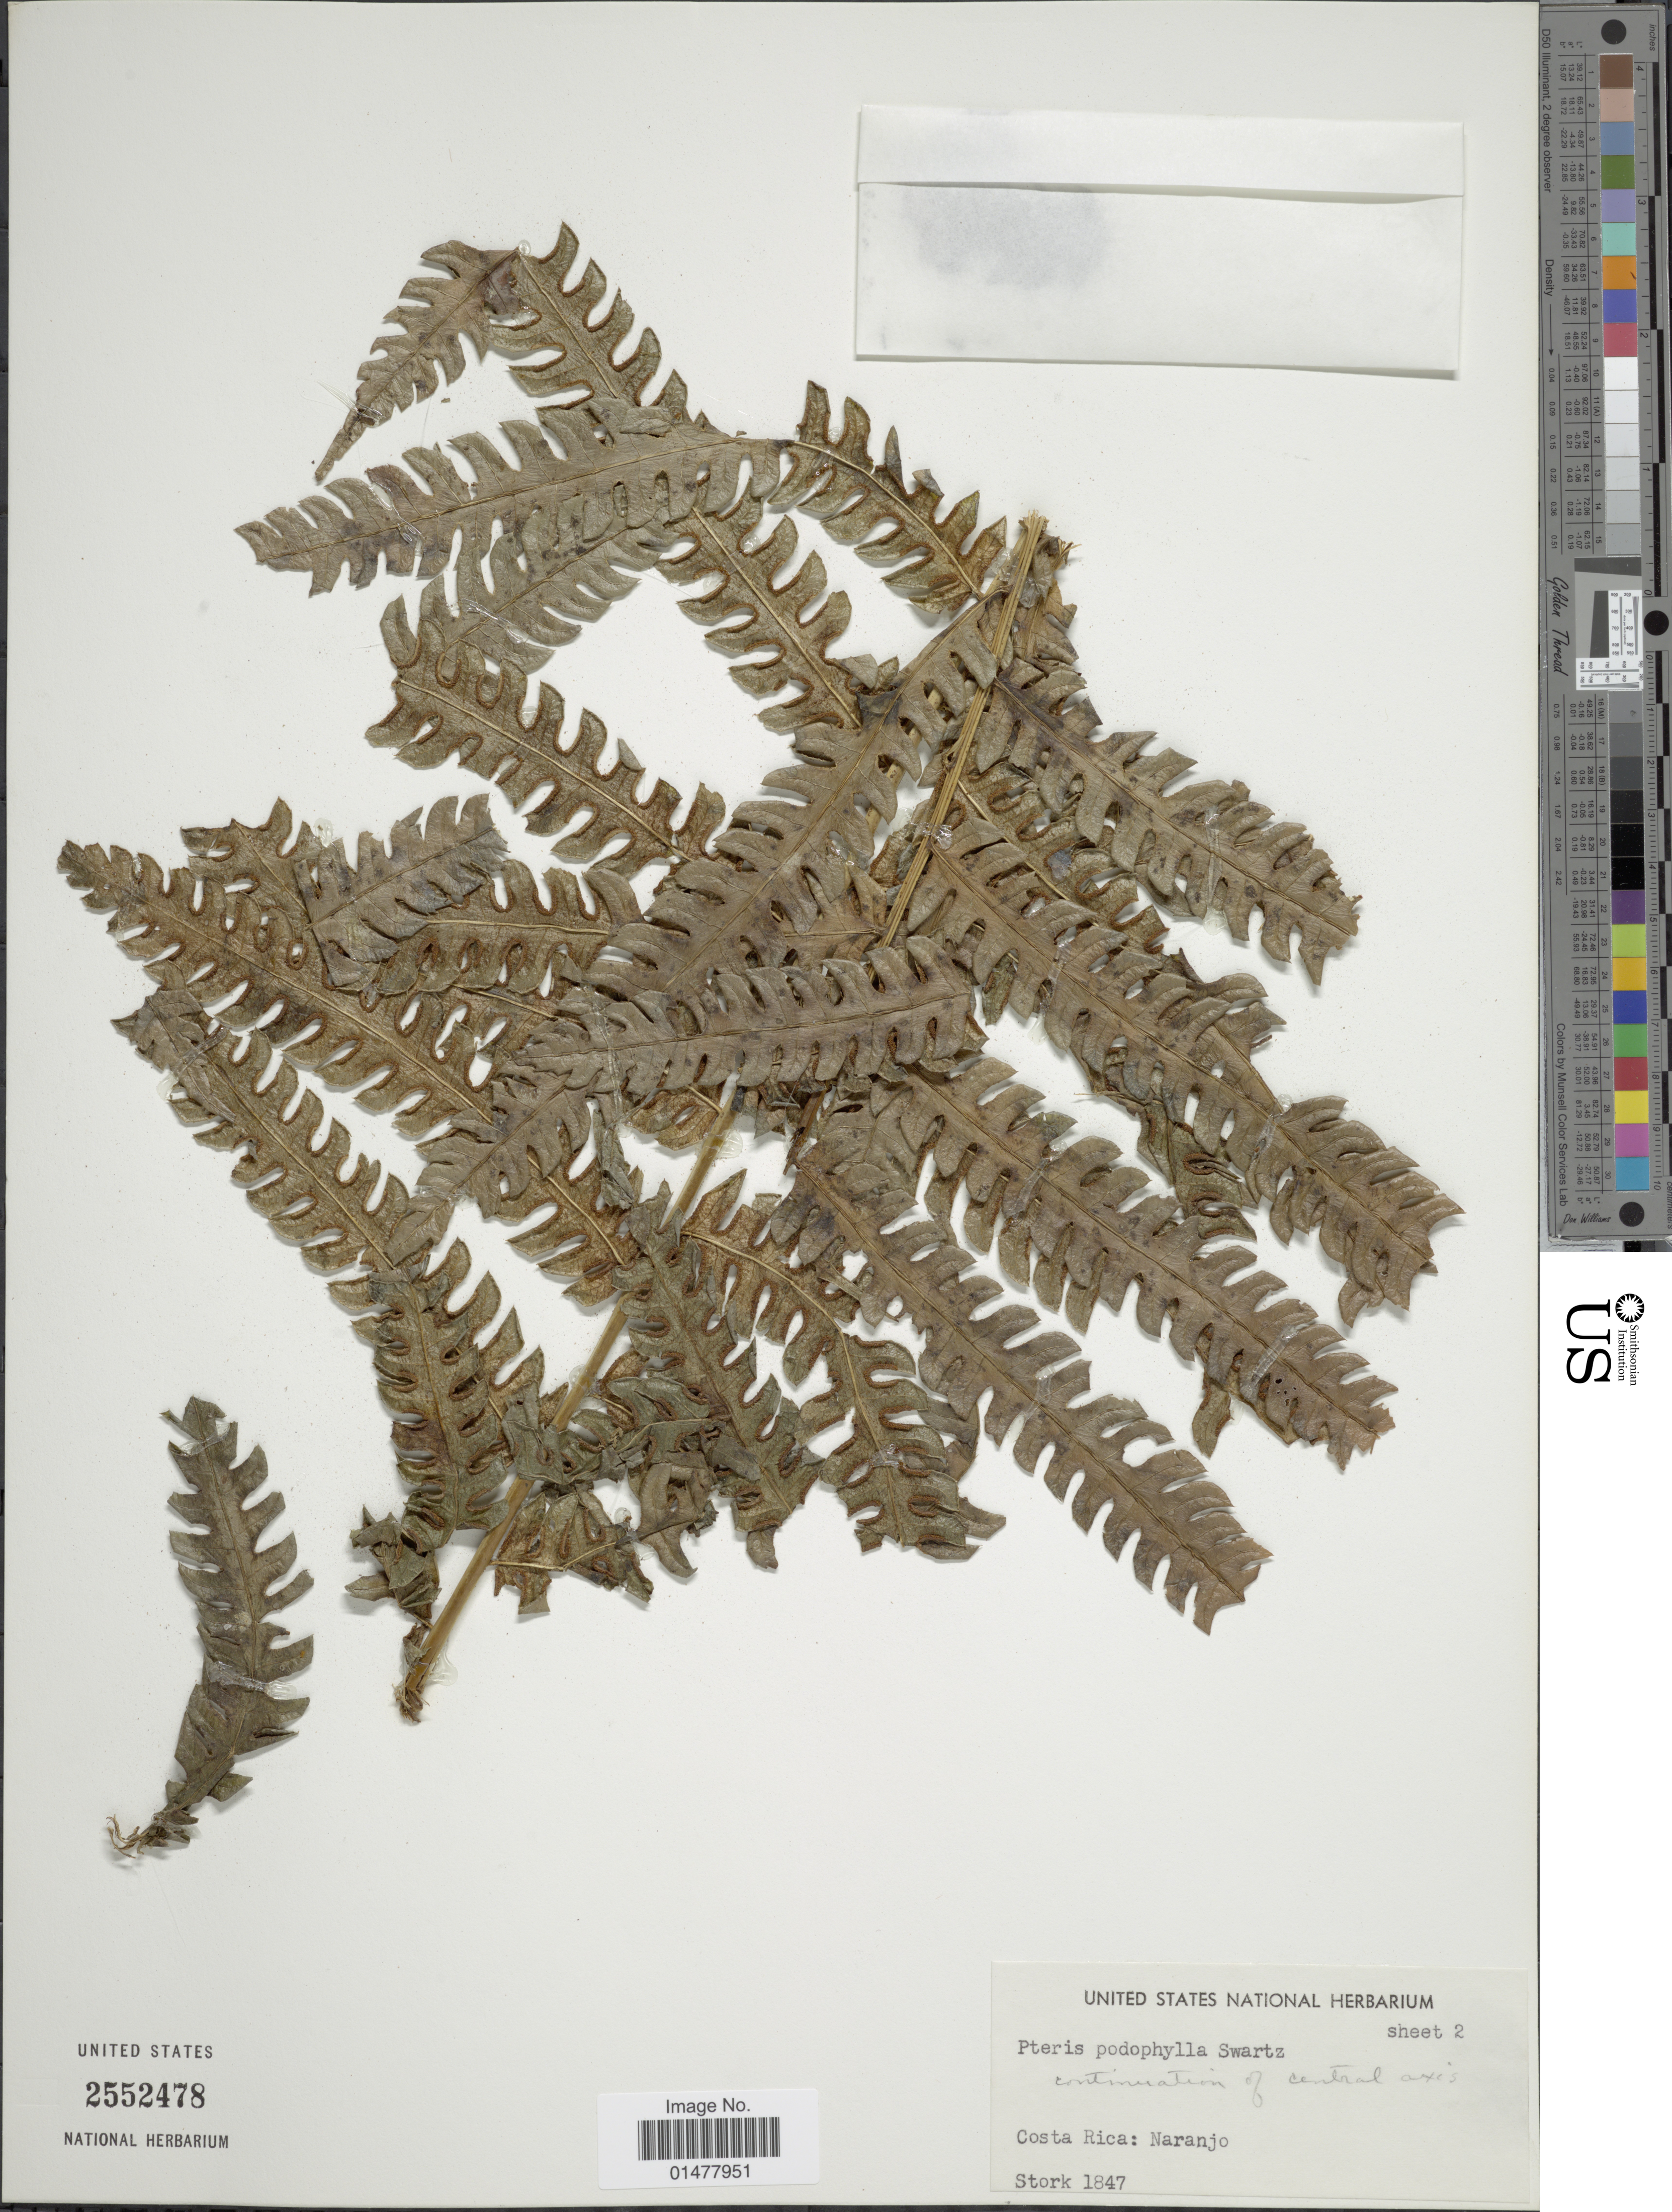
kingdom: Plantae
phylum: Tracheophyta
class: Polypodiopsida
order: Polypodiales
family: Pteridaceae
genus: Pteris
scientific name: Pteris podophylla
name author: Sw.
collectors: Stork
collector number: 1847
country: Costa Rica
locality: Costa Rica: Naranjo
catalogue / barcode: US 2552478